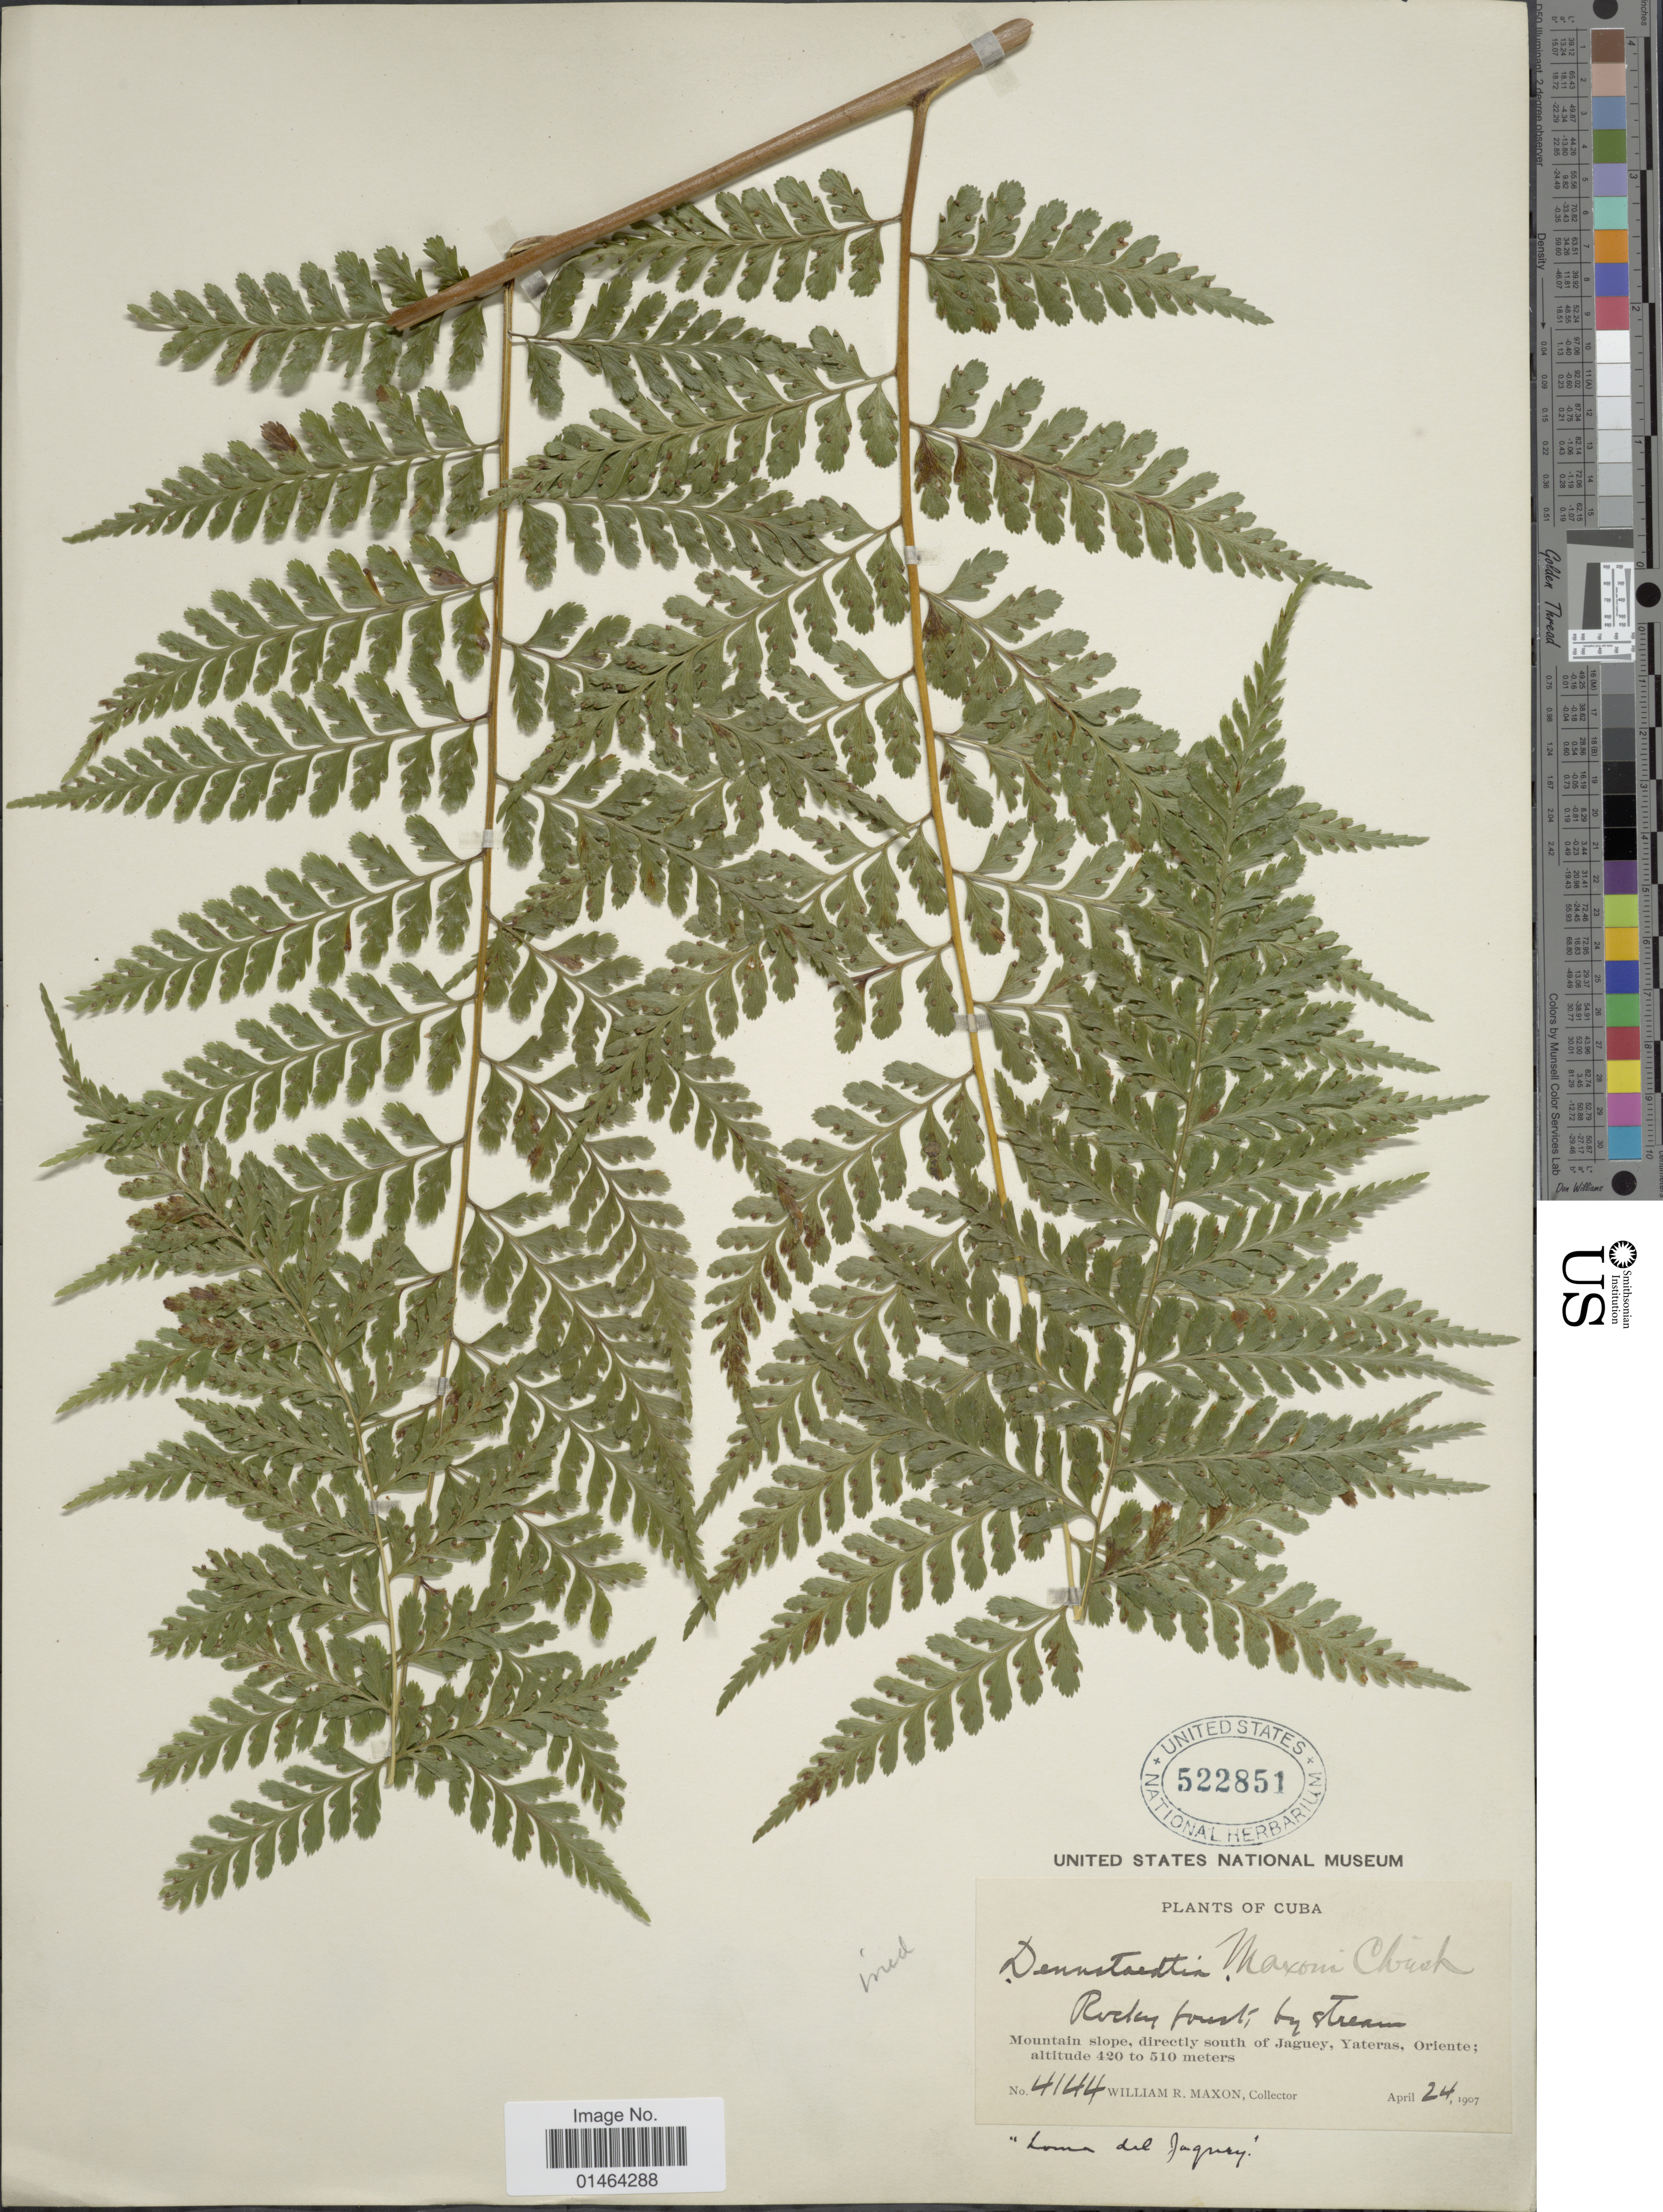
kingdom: Plantae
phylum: Tracheophyta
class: Polypodiopsida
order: Polypodiales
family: Dennstaedtiaceae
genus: Dennstaedtia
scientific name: Dennstaedtia bipinnata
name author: (Cav.) Maxon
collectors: W. R. Maxon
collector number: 4144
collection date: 1907-04-24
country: Cuba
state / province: Oriente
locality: Rocky forest by stream. Mountain slope, directly south of Jaguey, Yateras, Loma del Jagüey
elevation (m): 420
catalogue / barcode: US 522851